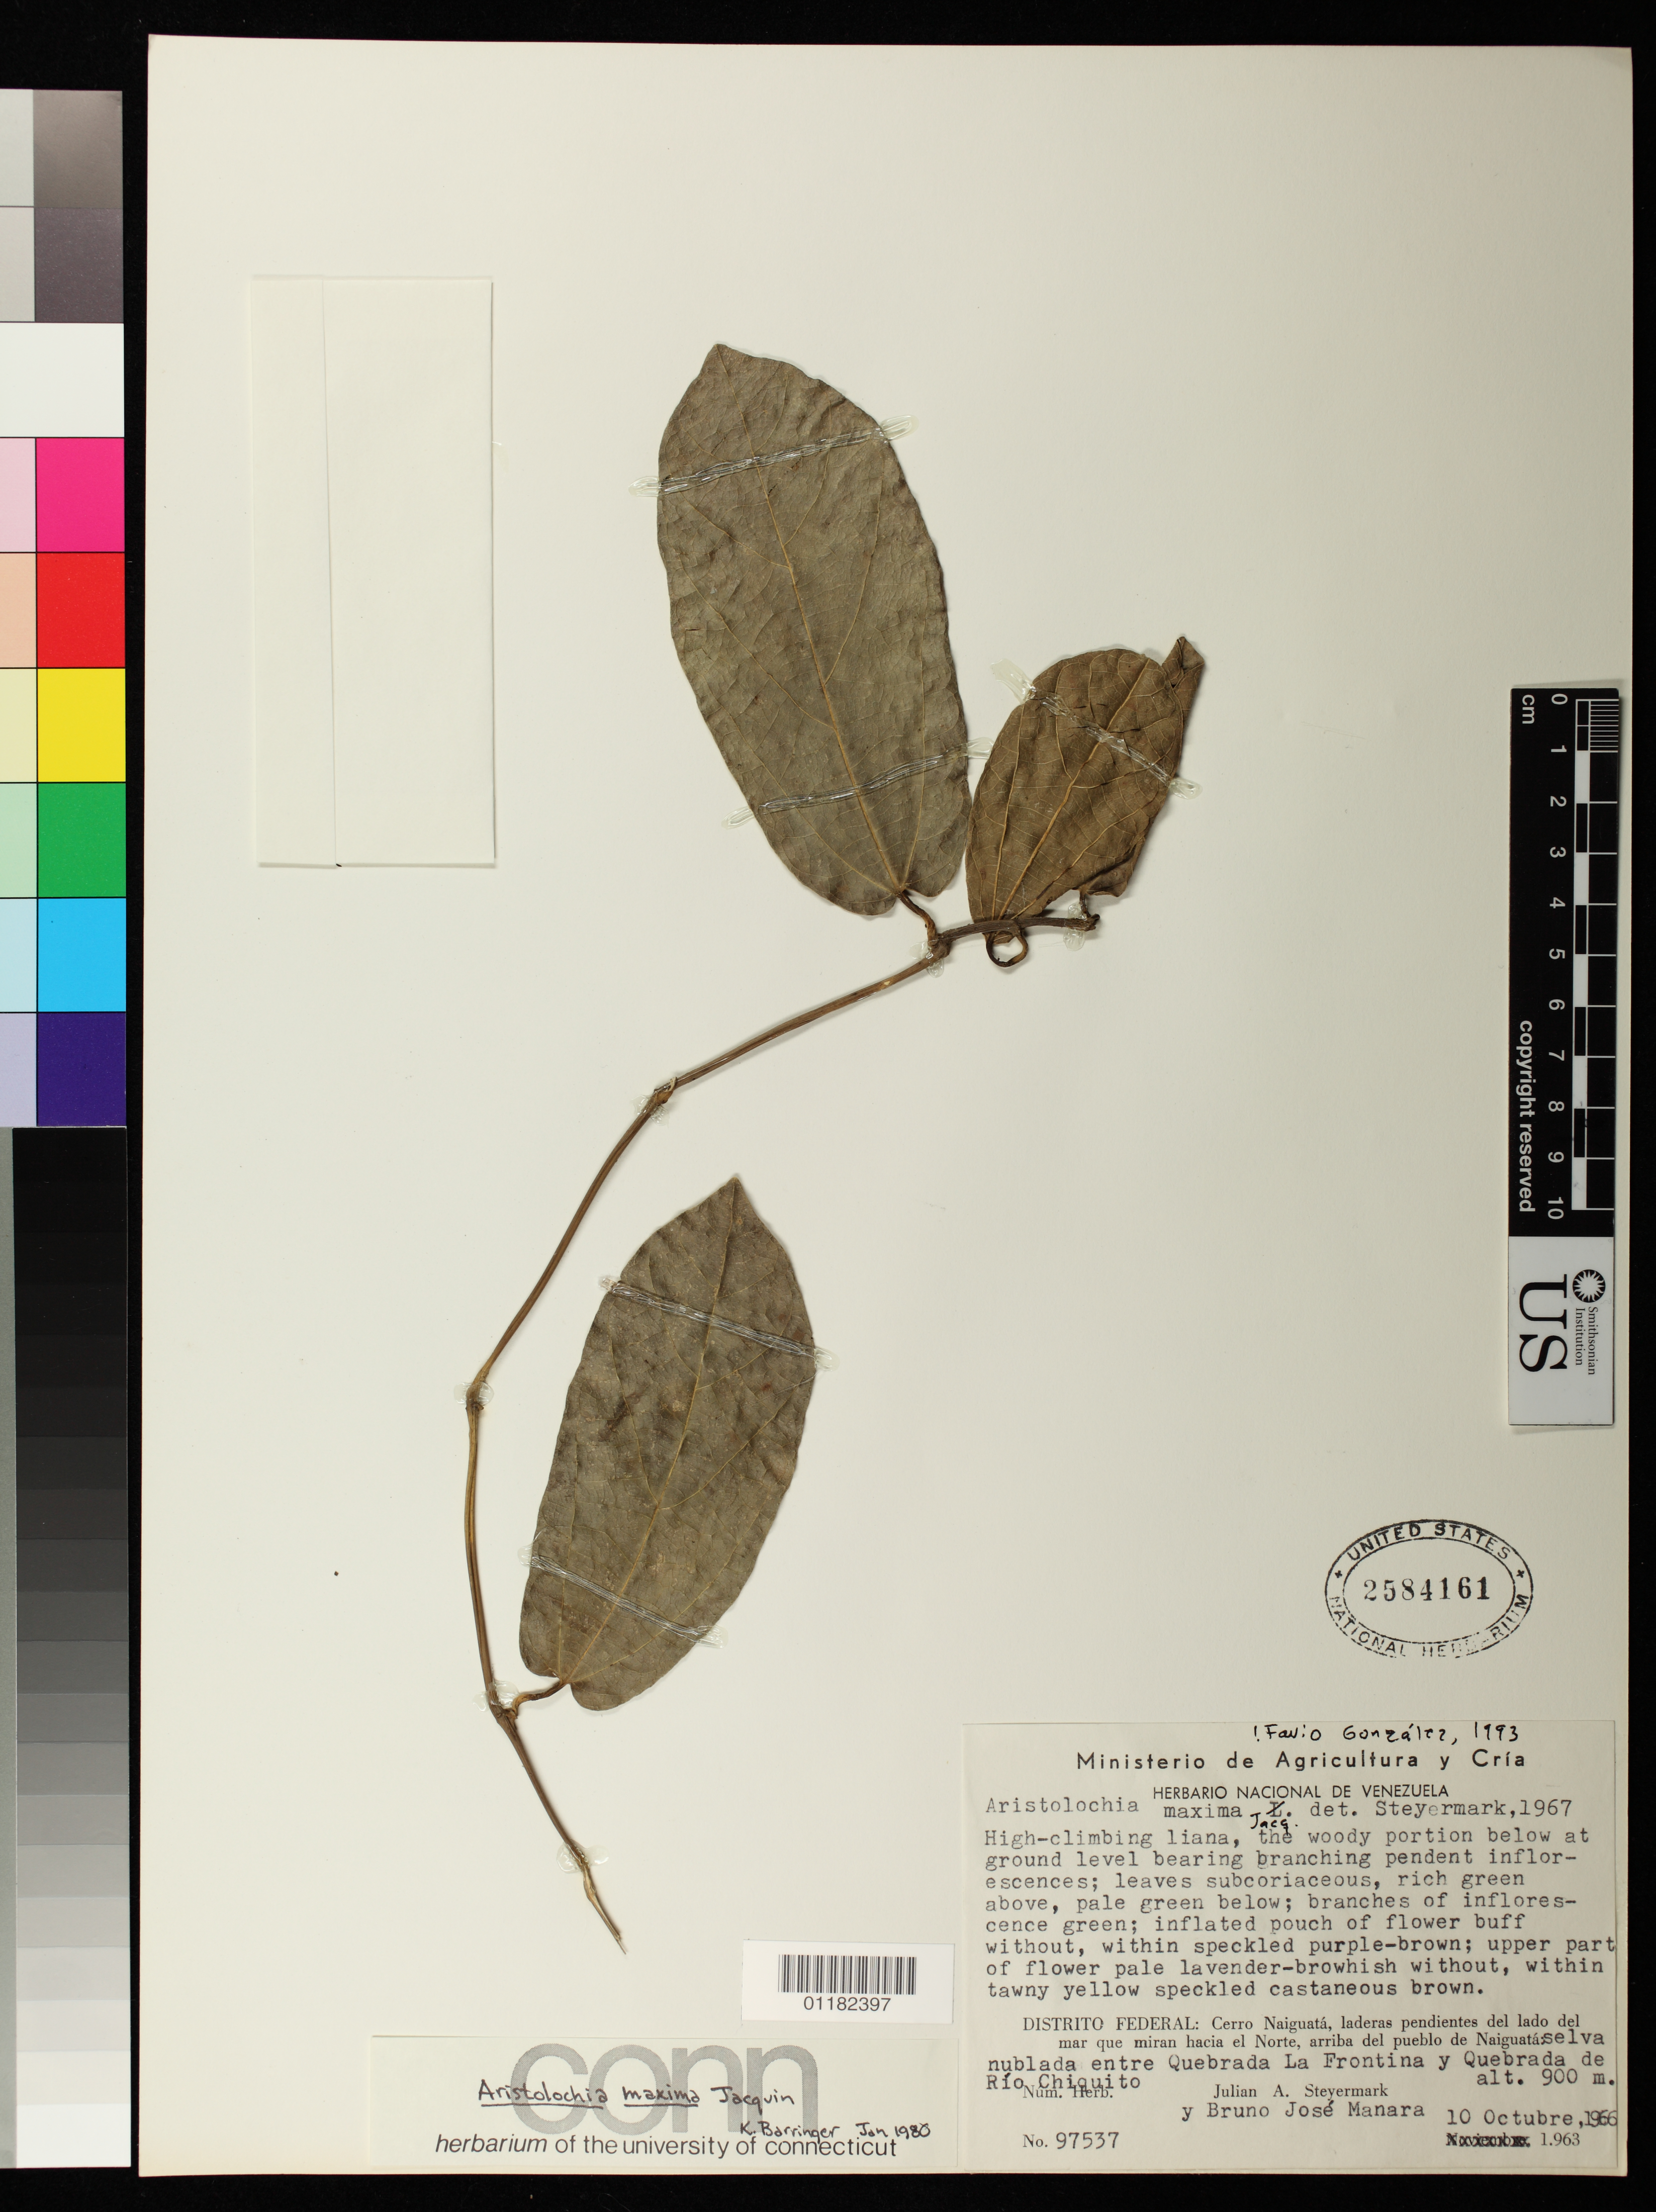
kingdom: Plantae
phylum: Tracheophyta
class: Magnoliopsida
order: Piperales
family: Aristolochiaceae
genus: Aristolochia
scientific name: Aristolochia maxima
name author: Jacq.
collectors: J. Steyermark & B. Manara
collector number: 97537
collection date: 1966-10-10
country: Venezuela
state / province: Distrito Federal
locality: Cerro Naiguata, Iaderas pendientes del lado del mar que miran hacia el Norte, arriba del pueblo de Naiguata. selva nublada entre Quebrada La Frontina y Quebrada de Rio Chiouito.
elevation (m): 900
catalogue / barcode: US 2584161